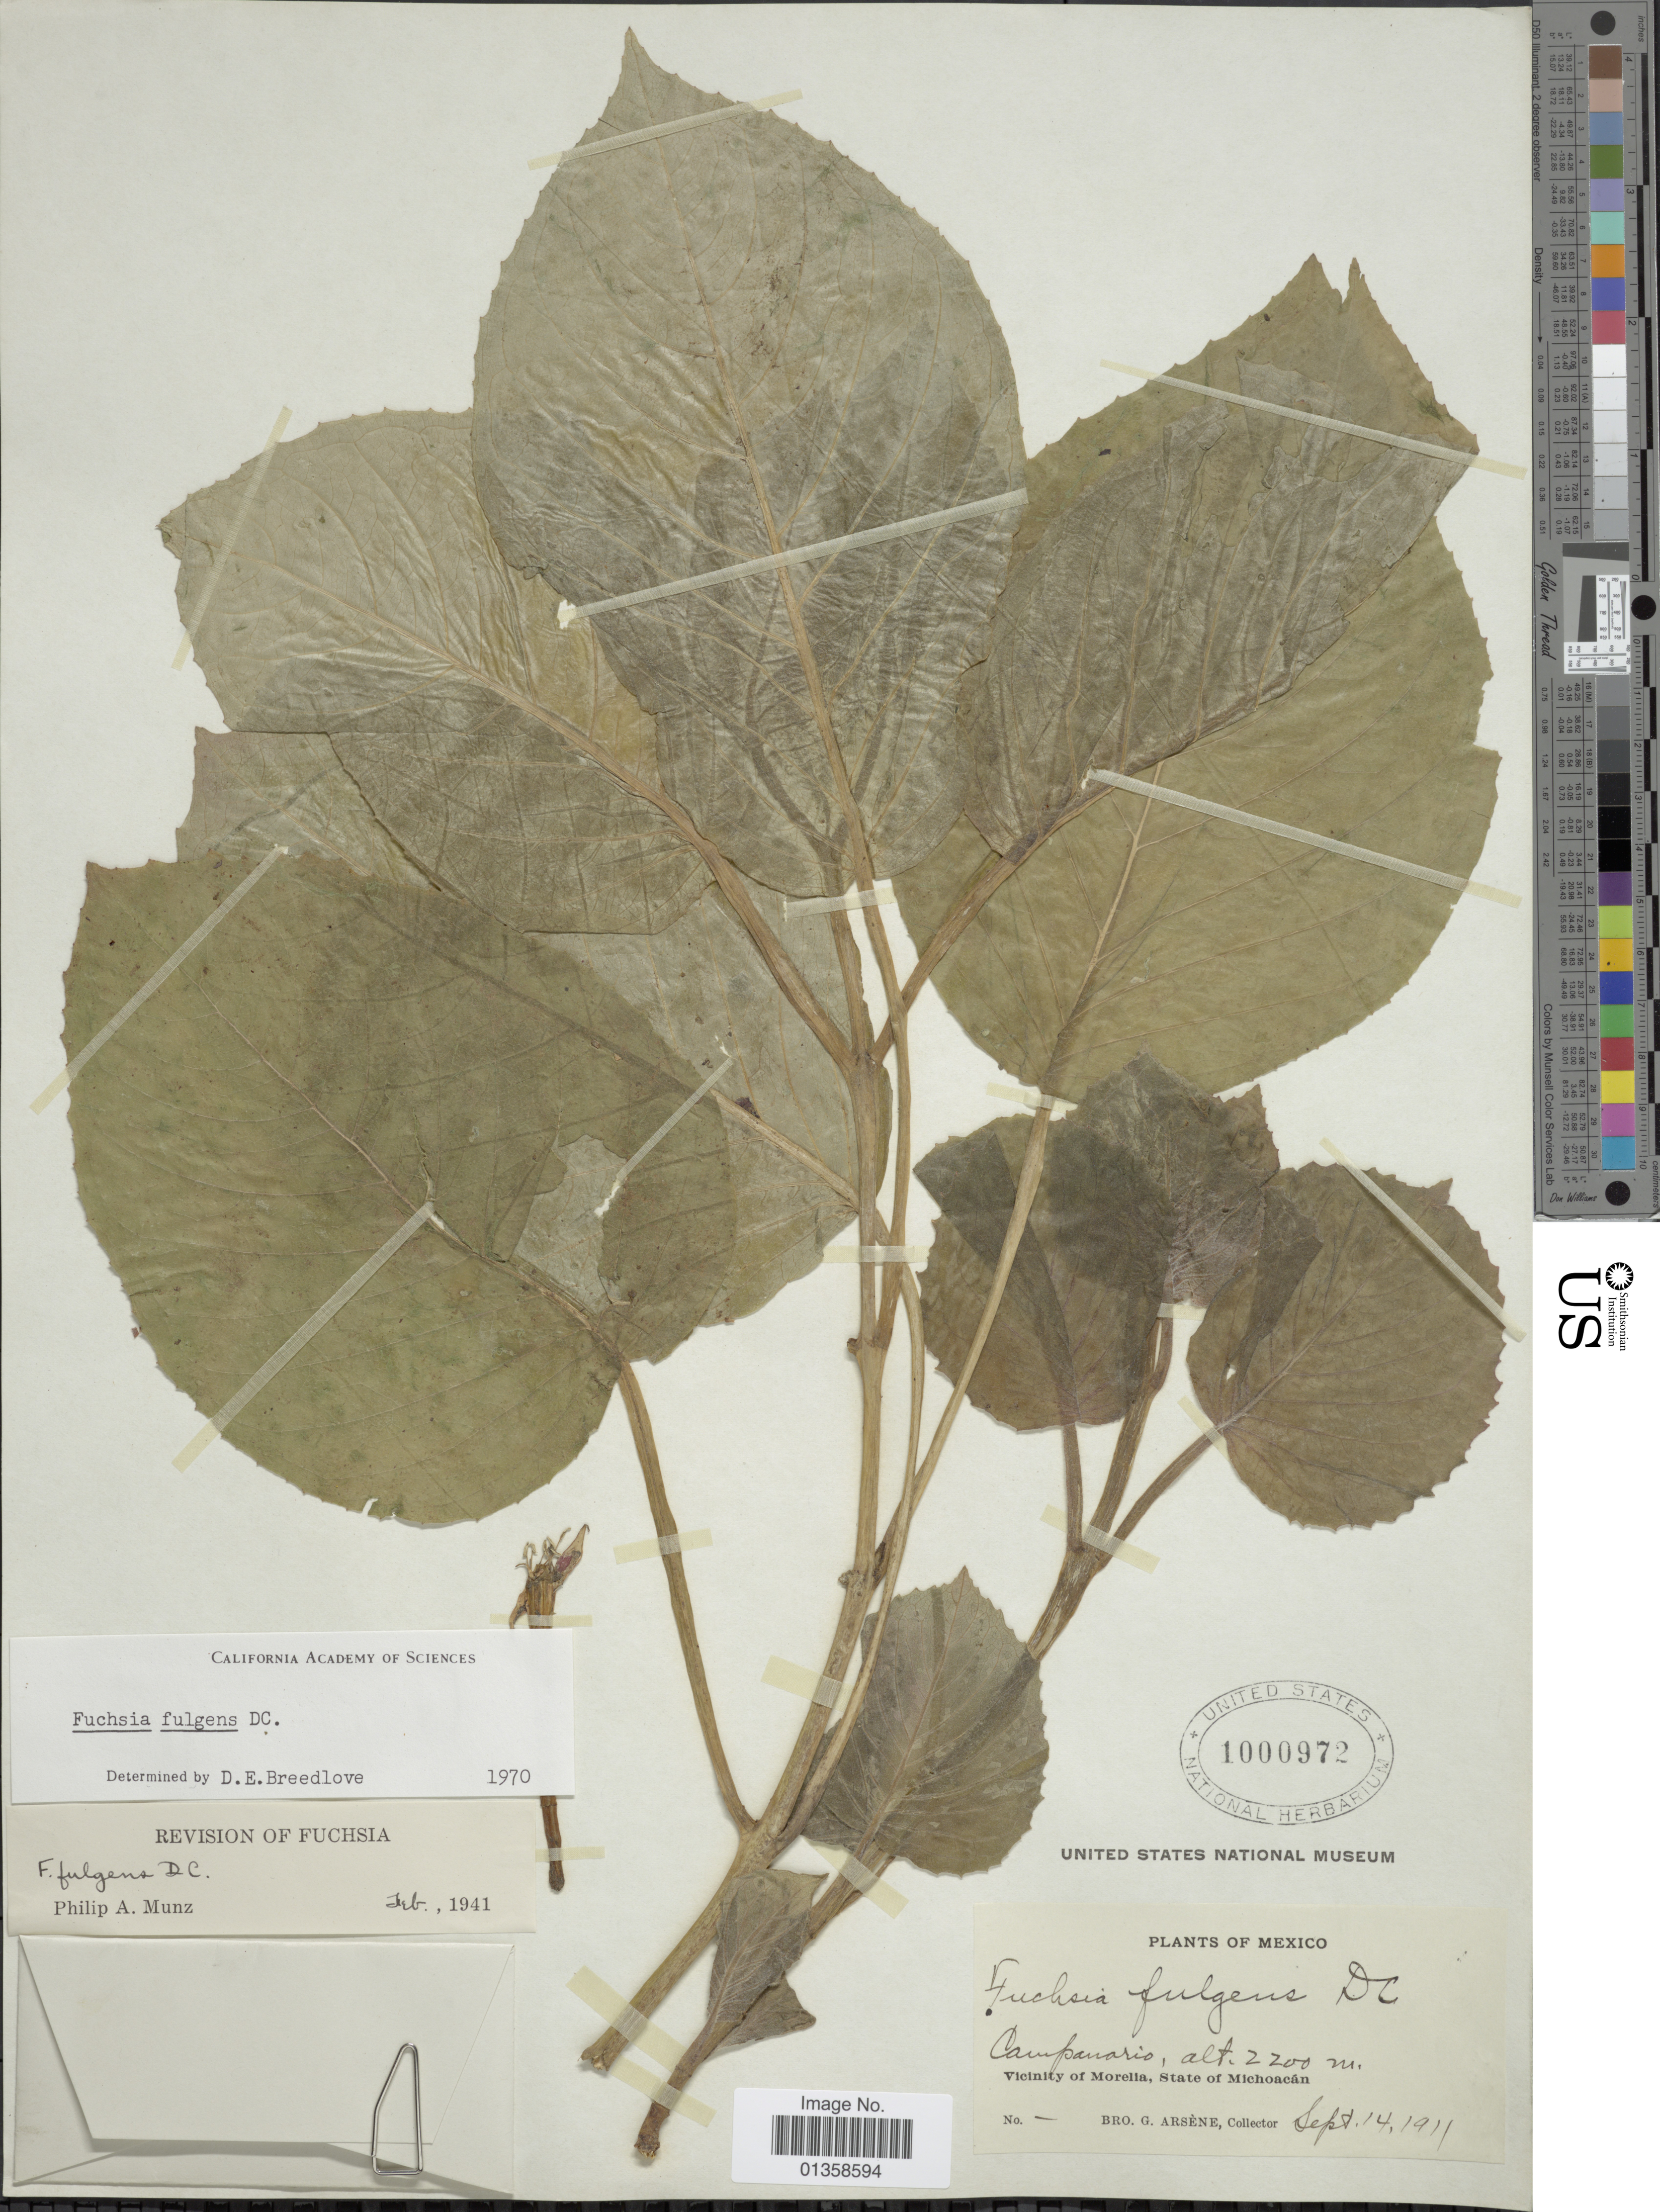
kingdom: Plantae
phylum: Tracheophyta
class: Magnoliopsida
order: Myrtales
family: Onagraceae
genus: Fuchsia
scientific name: Fuchsia fulgens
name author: DC.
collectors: Bro. G. Arsène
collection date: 1911-09-14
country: Mexico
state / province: Michoacán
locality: Campanario. Vicinity of Morelia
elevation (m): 2200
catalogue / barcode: US 1000972